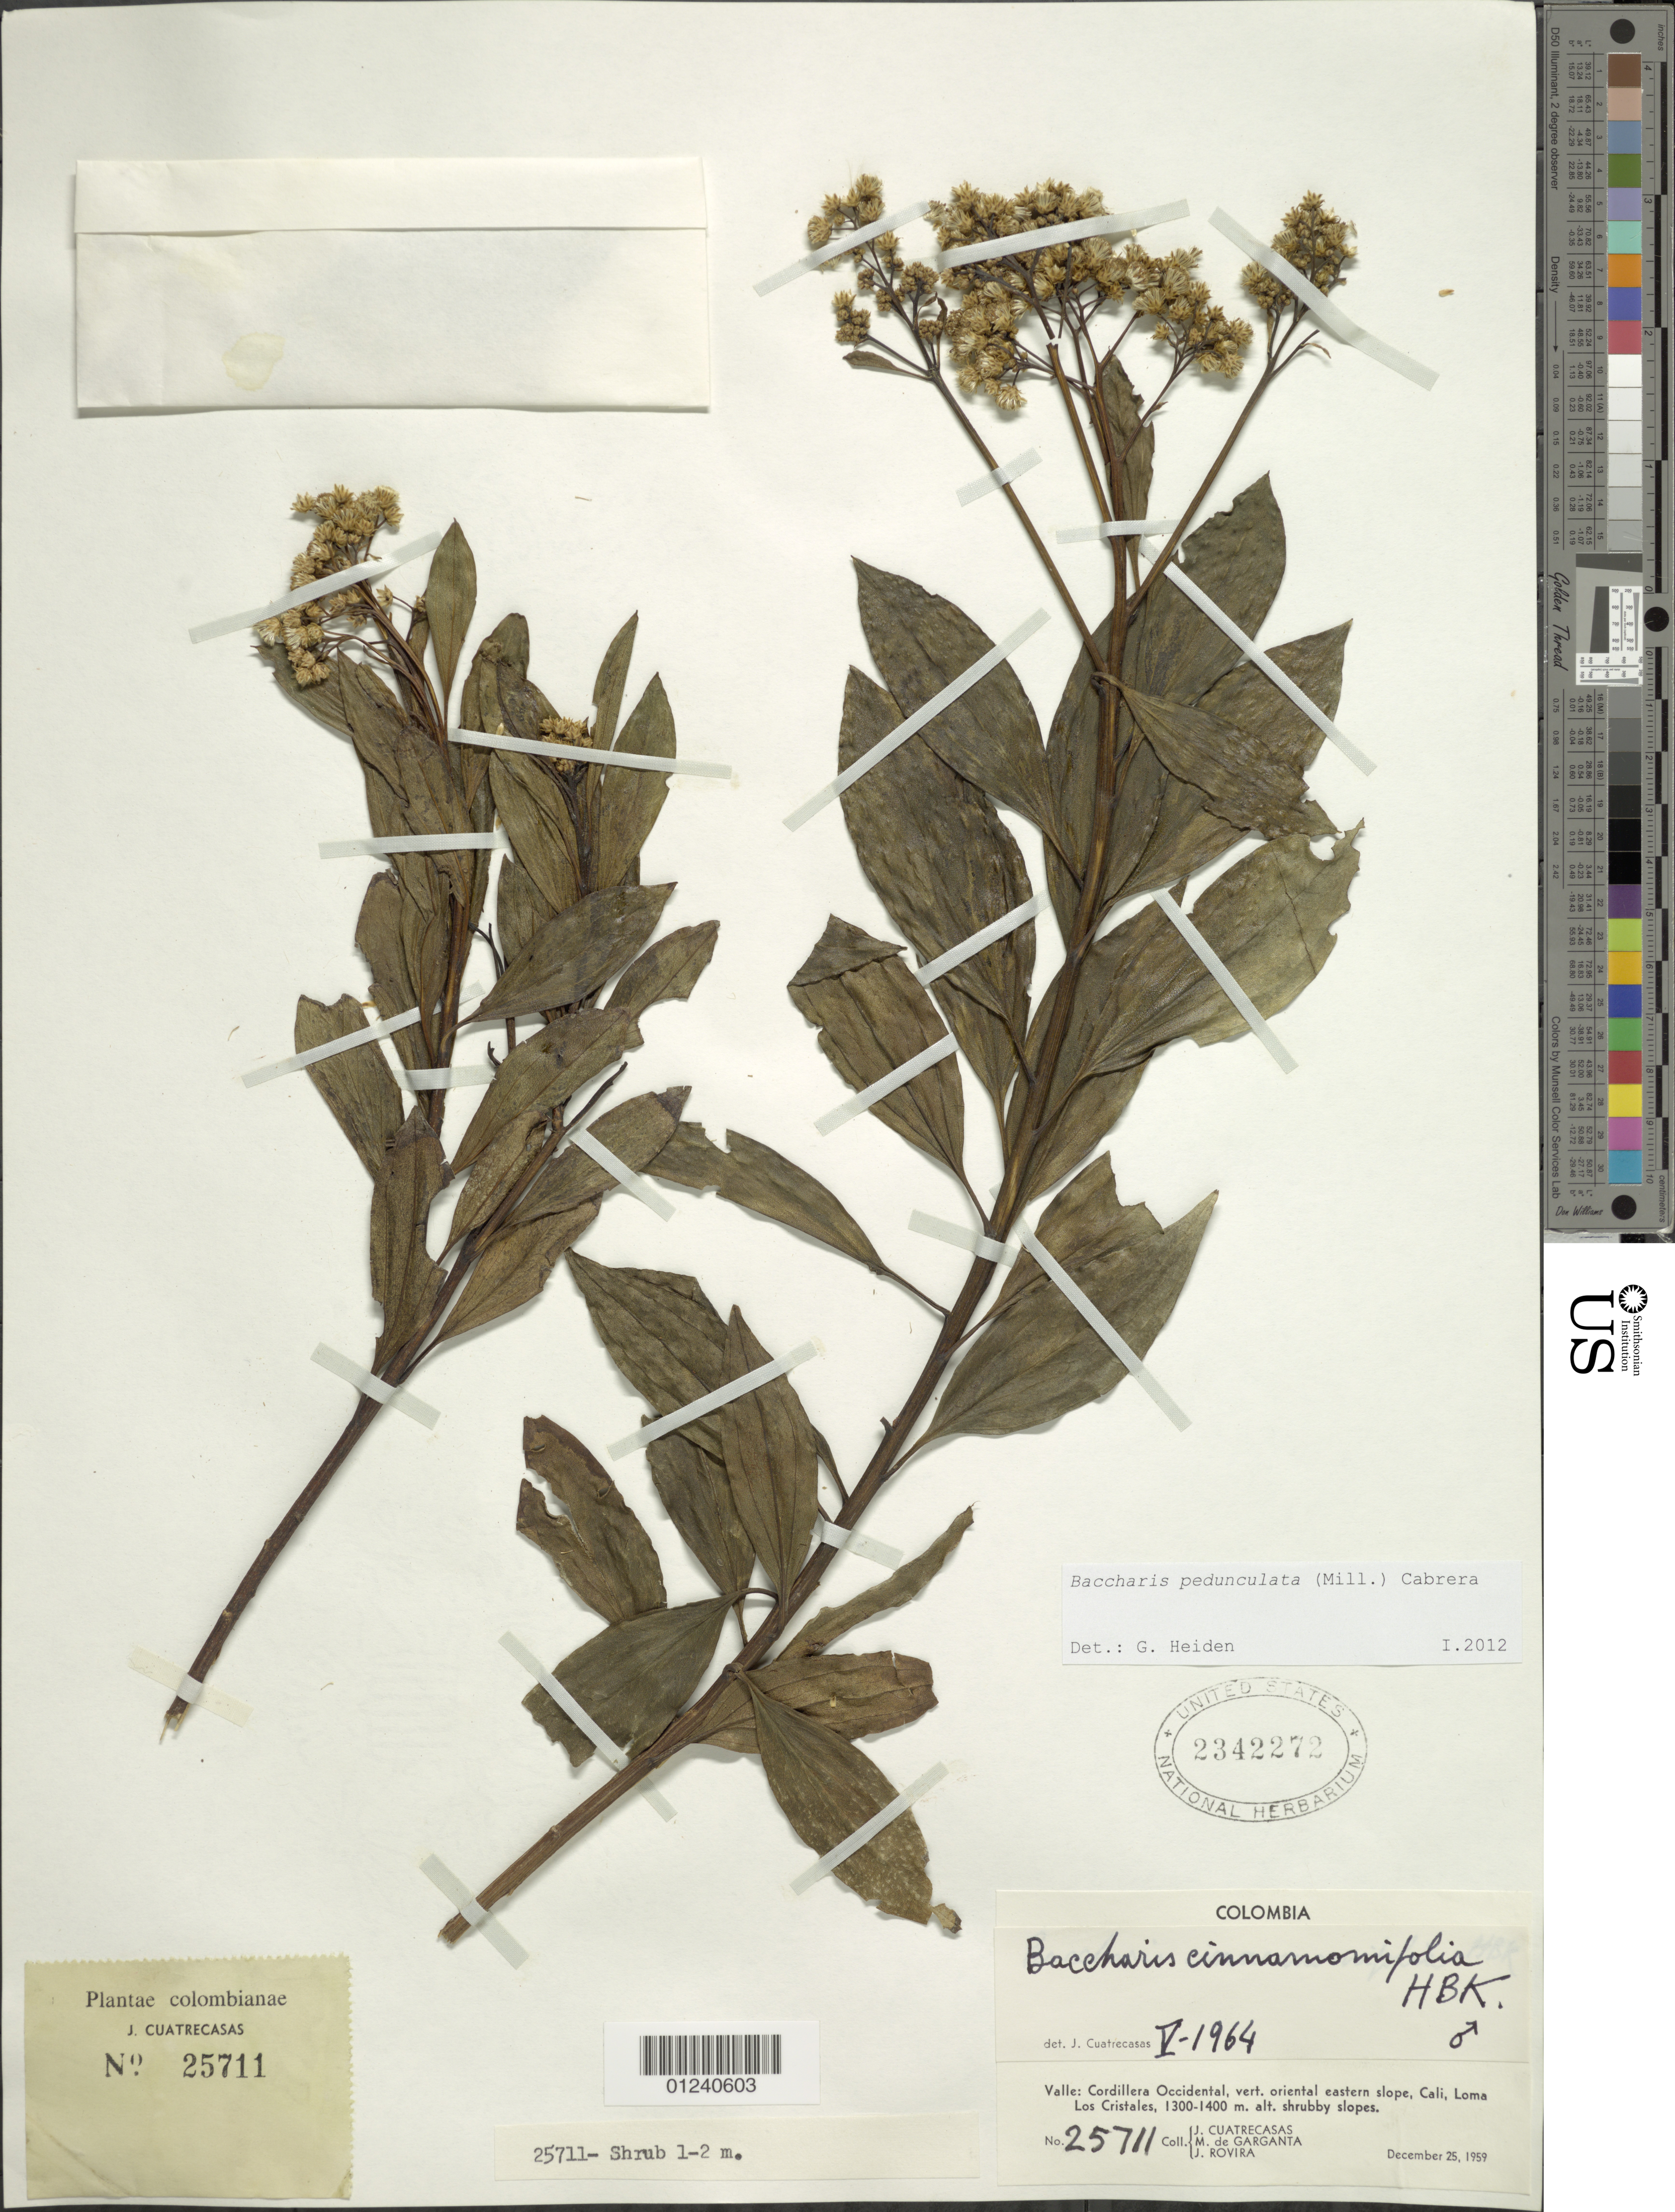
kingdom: Plantae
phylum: Tracheophyta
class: Magnoliopsida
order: Asterales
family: Asteraceae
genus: Baccharis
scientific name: Baccharis pedunculata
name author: (Mill.) Cabrera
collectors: J. Cuatrecasas, M. Garganta & -. Rovira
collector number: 25711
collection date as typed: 25 Dec 1959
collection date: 1959-12-25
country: Colombia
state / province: Valle del Cauca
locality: Cordillera Occidental, eastern slope, Cali, Loma los Cristales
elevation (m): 1300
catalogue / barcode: US 2342272